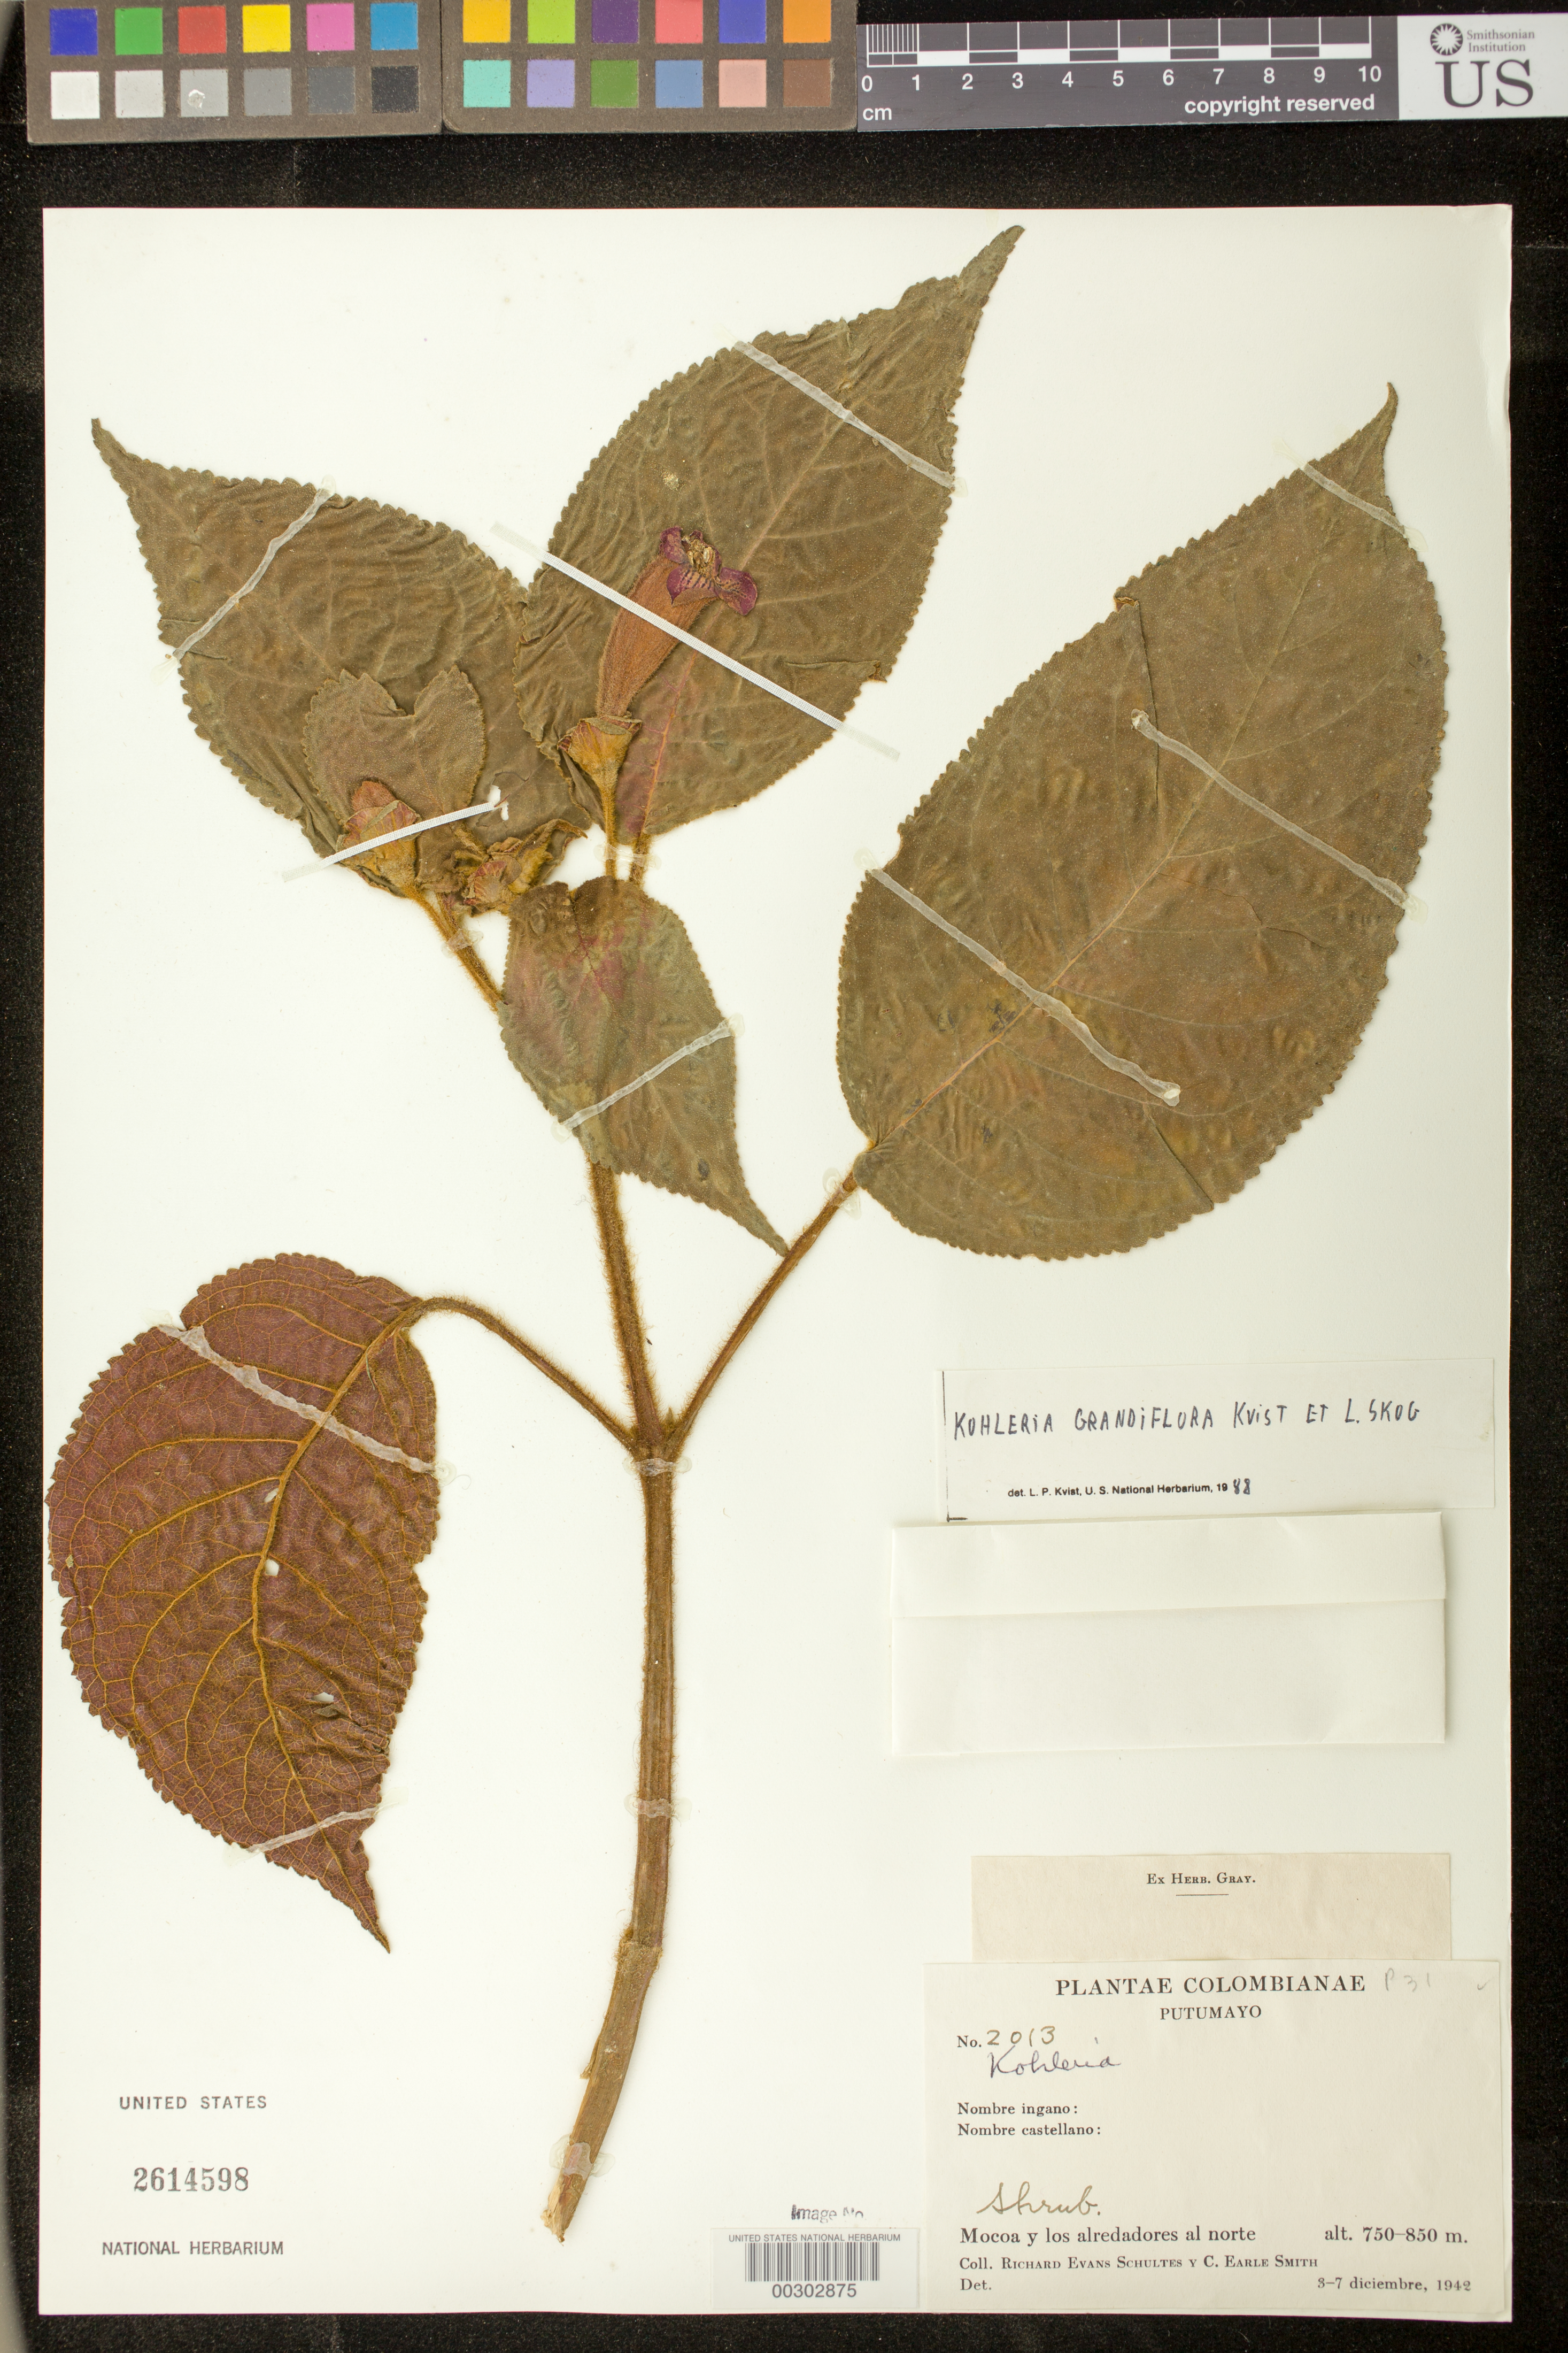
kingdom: Plantae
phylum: Tracheophyta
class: Magnoliopsida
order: Lamiales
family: Gesneriaceae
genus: Kohleria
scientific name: Kohleria grandiflora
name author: L.P. Kvist & L.E. Skog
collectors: R. E. Schultes & C. E. Smith Jr.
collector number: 2013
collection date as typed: Dec 1942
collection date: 1942-12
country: Colombia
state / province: Putumayo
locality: Mocoa and vicinity to the north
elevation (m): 750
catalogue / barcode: US 2614598